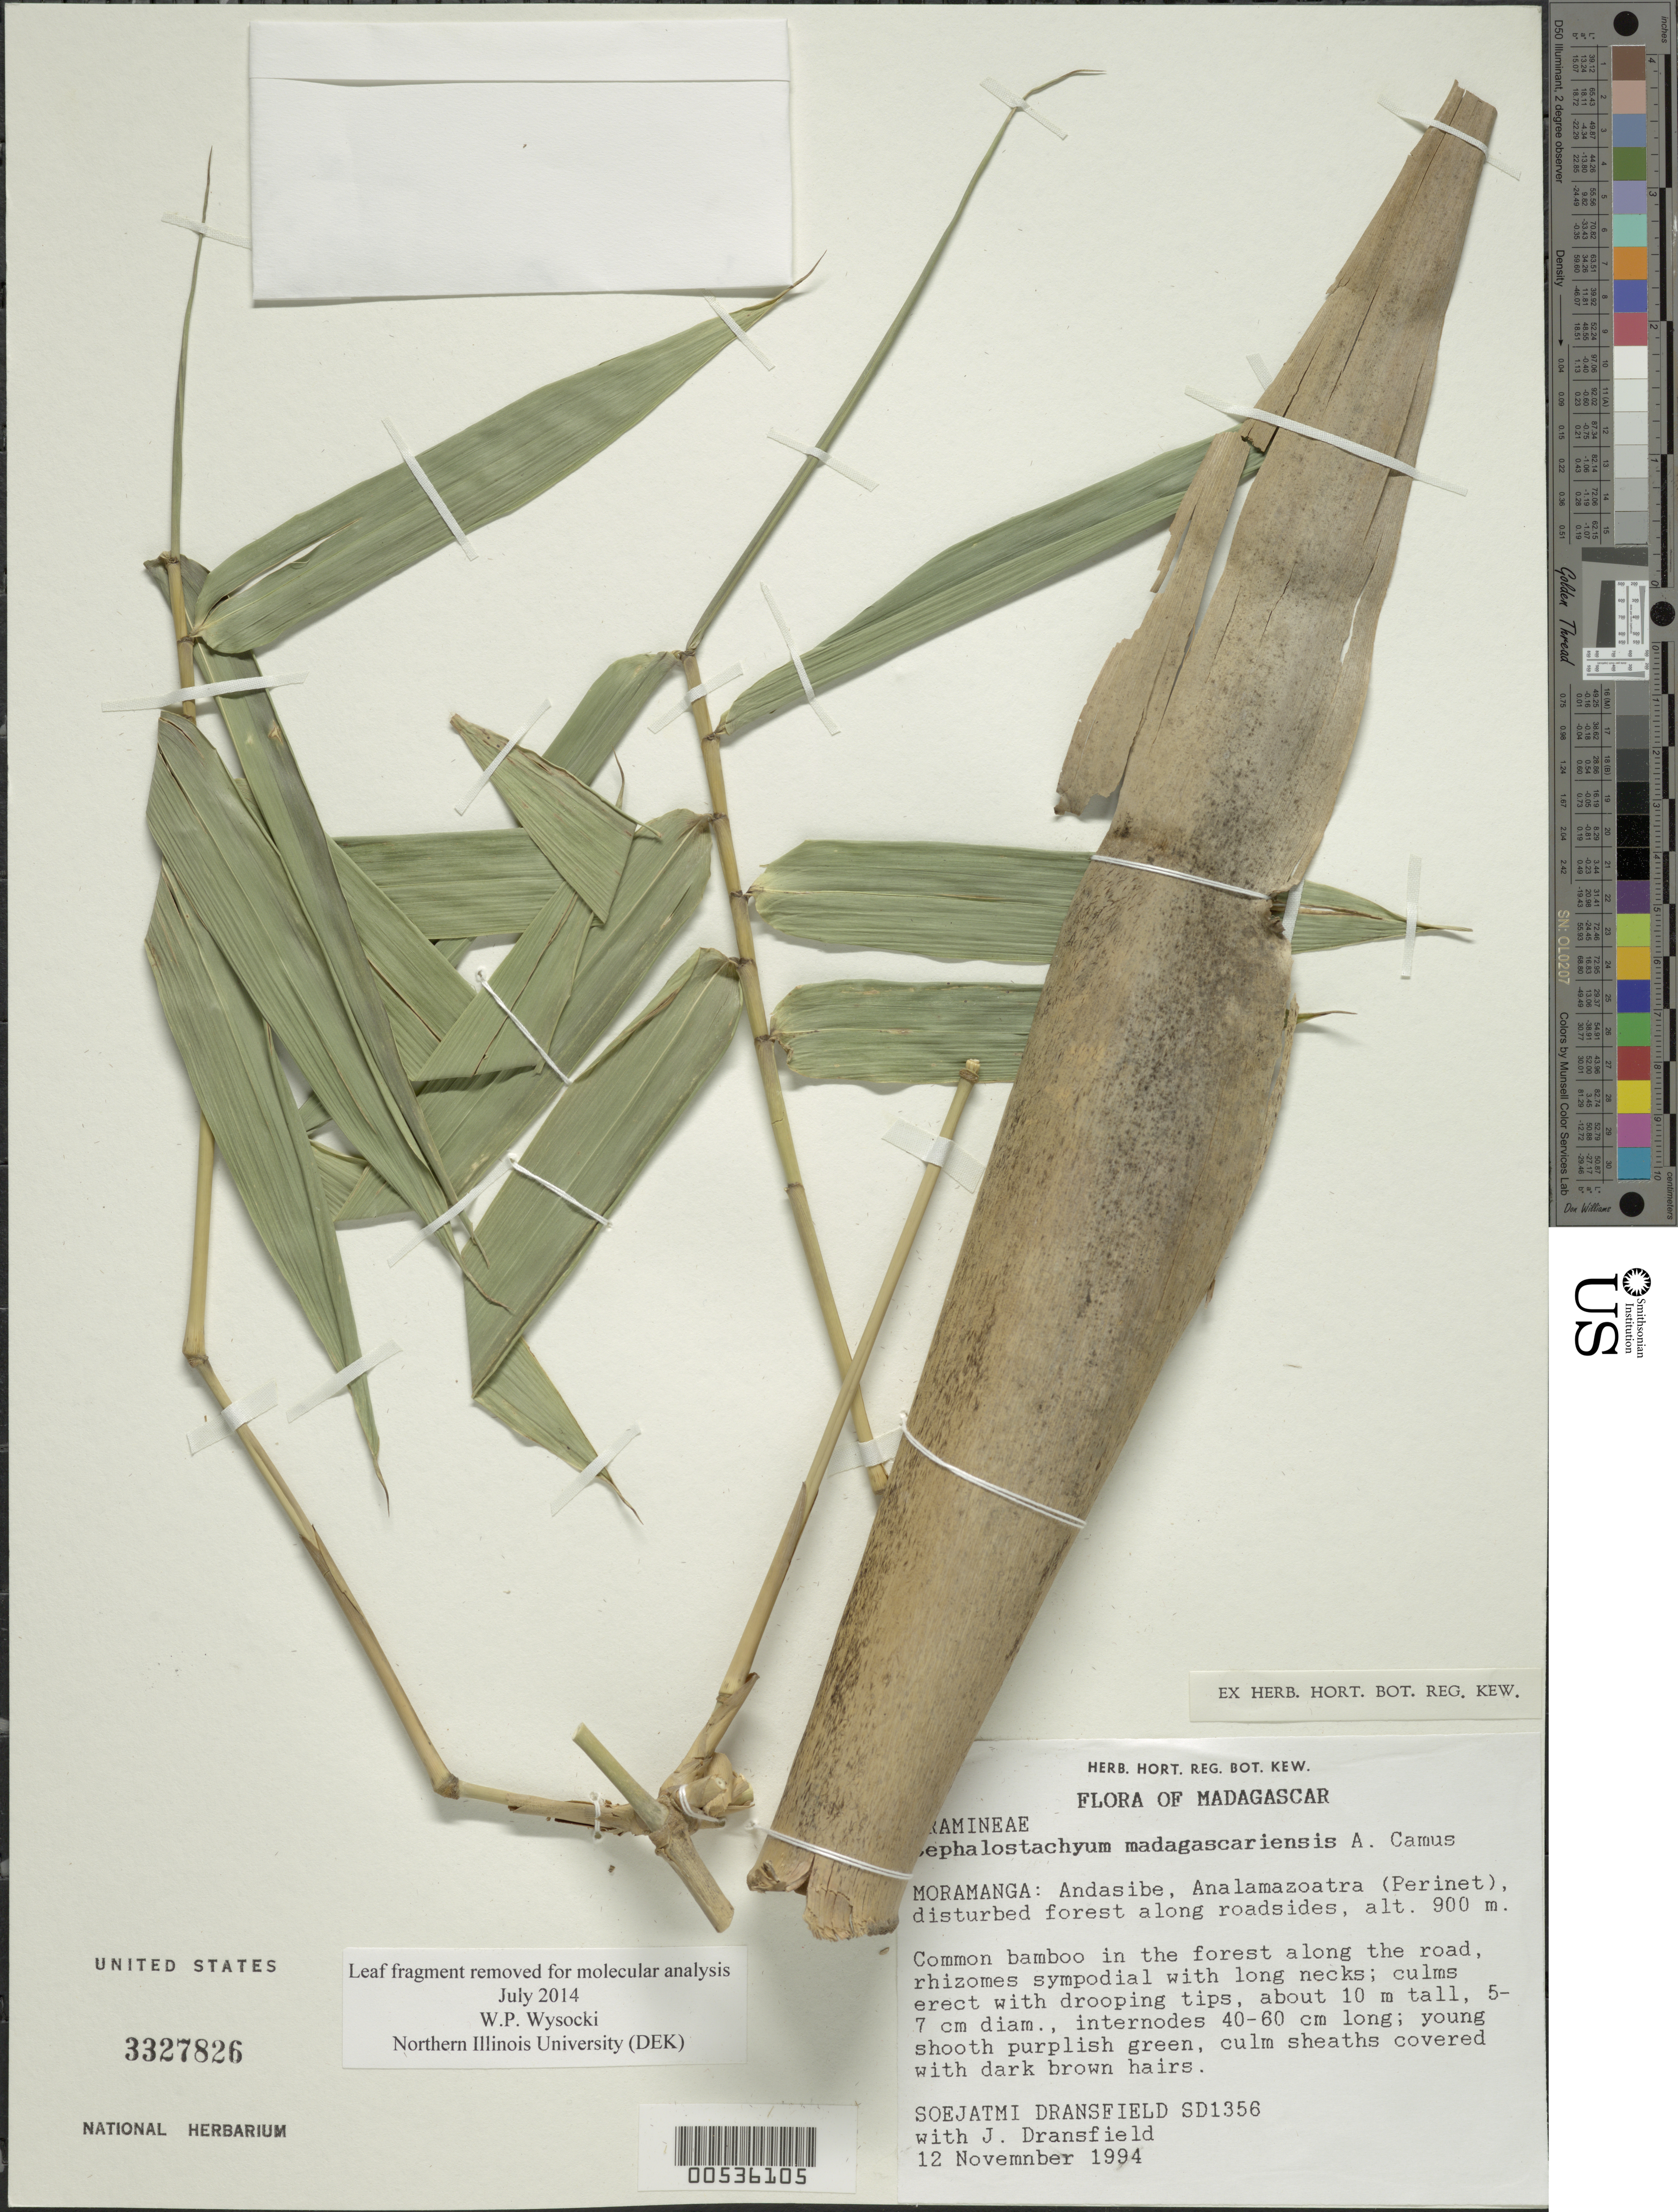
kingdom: Plantae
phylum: Tracheophyta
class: Liliopsida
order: Poales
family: Poaceae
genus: Cephalostachyum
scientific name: Cephalostachyum madagascariense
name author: A. Camus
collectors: S. Dransfield & J. Dransfield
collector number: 1356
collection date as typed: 12 Nov 1994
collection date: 1994-11-12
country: Madagascar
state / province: Alaotra Mangoro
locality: Moramanga province (?), andasibe, analamazoatra (perinet)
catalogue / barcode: US 3327826